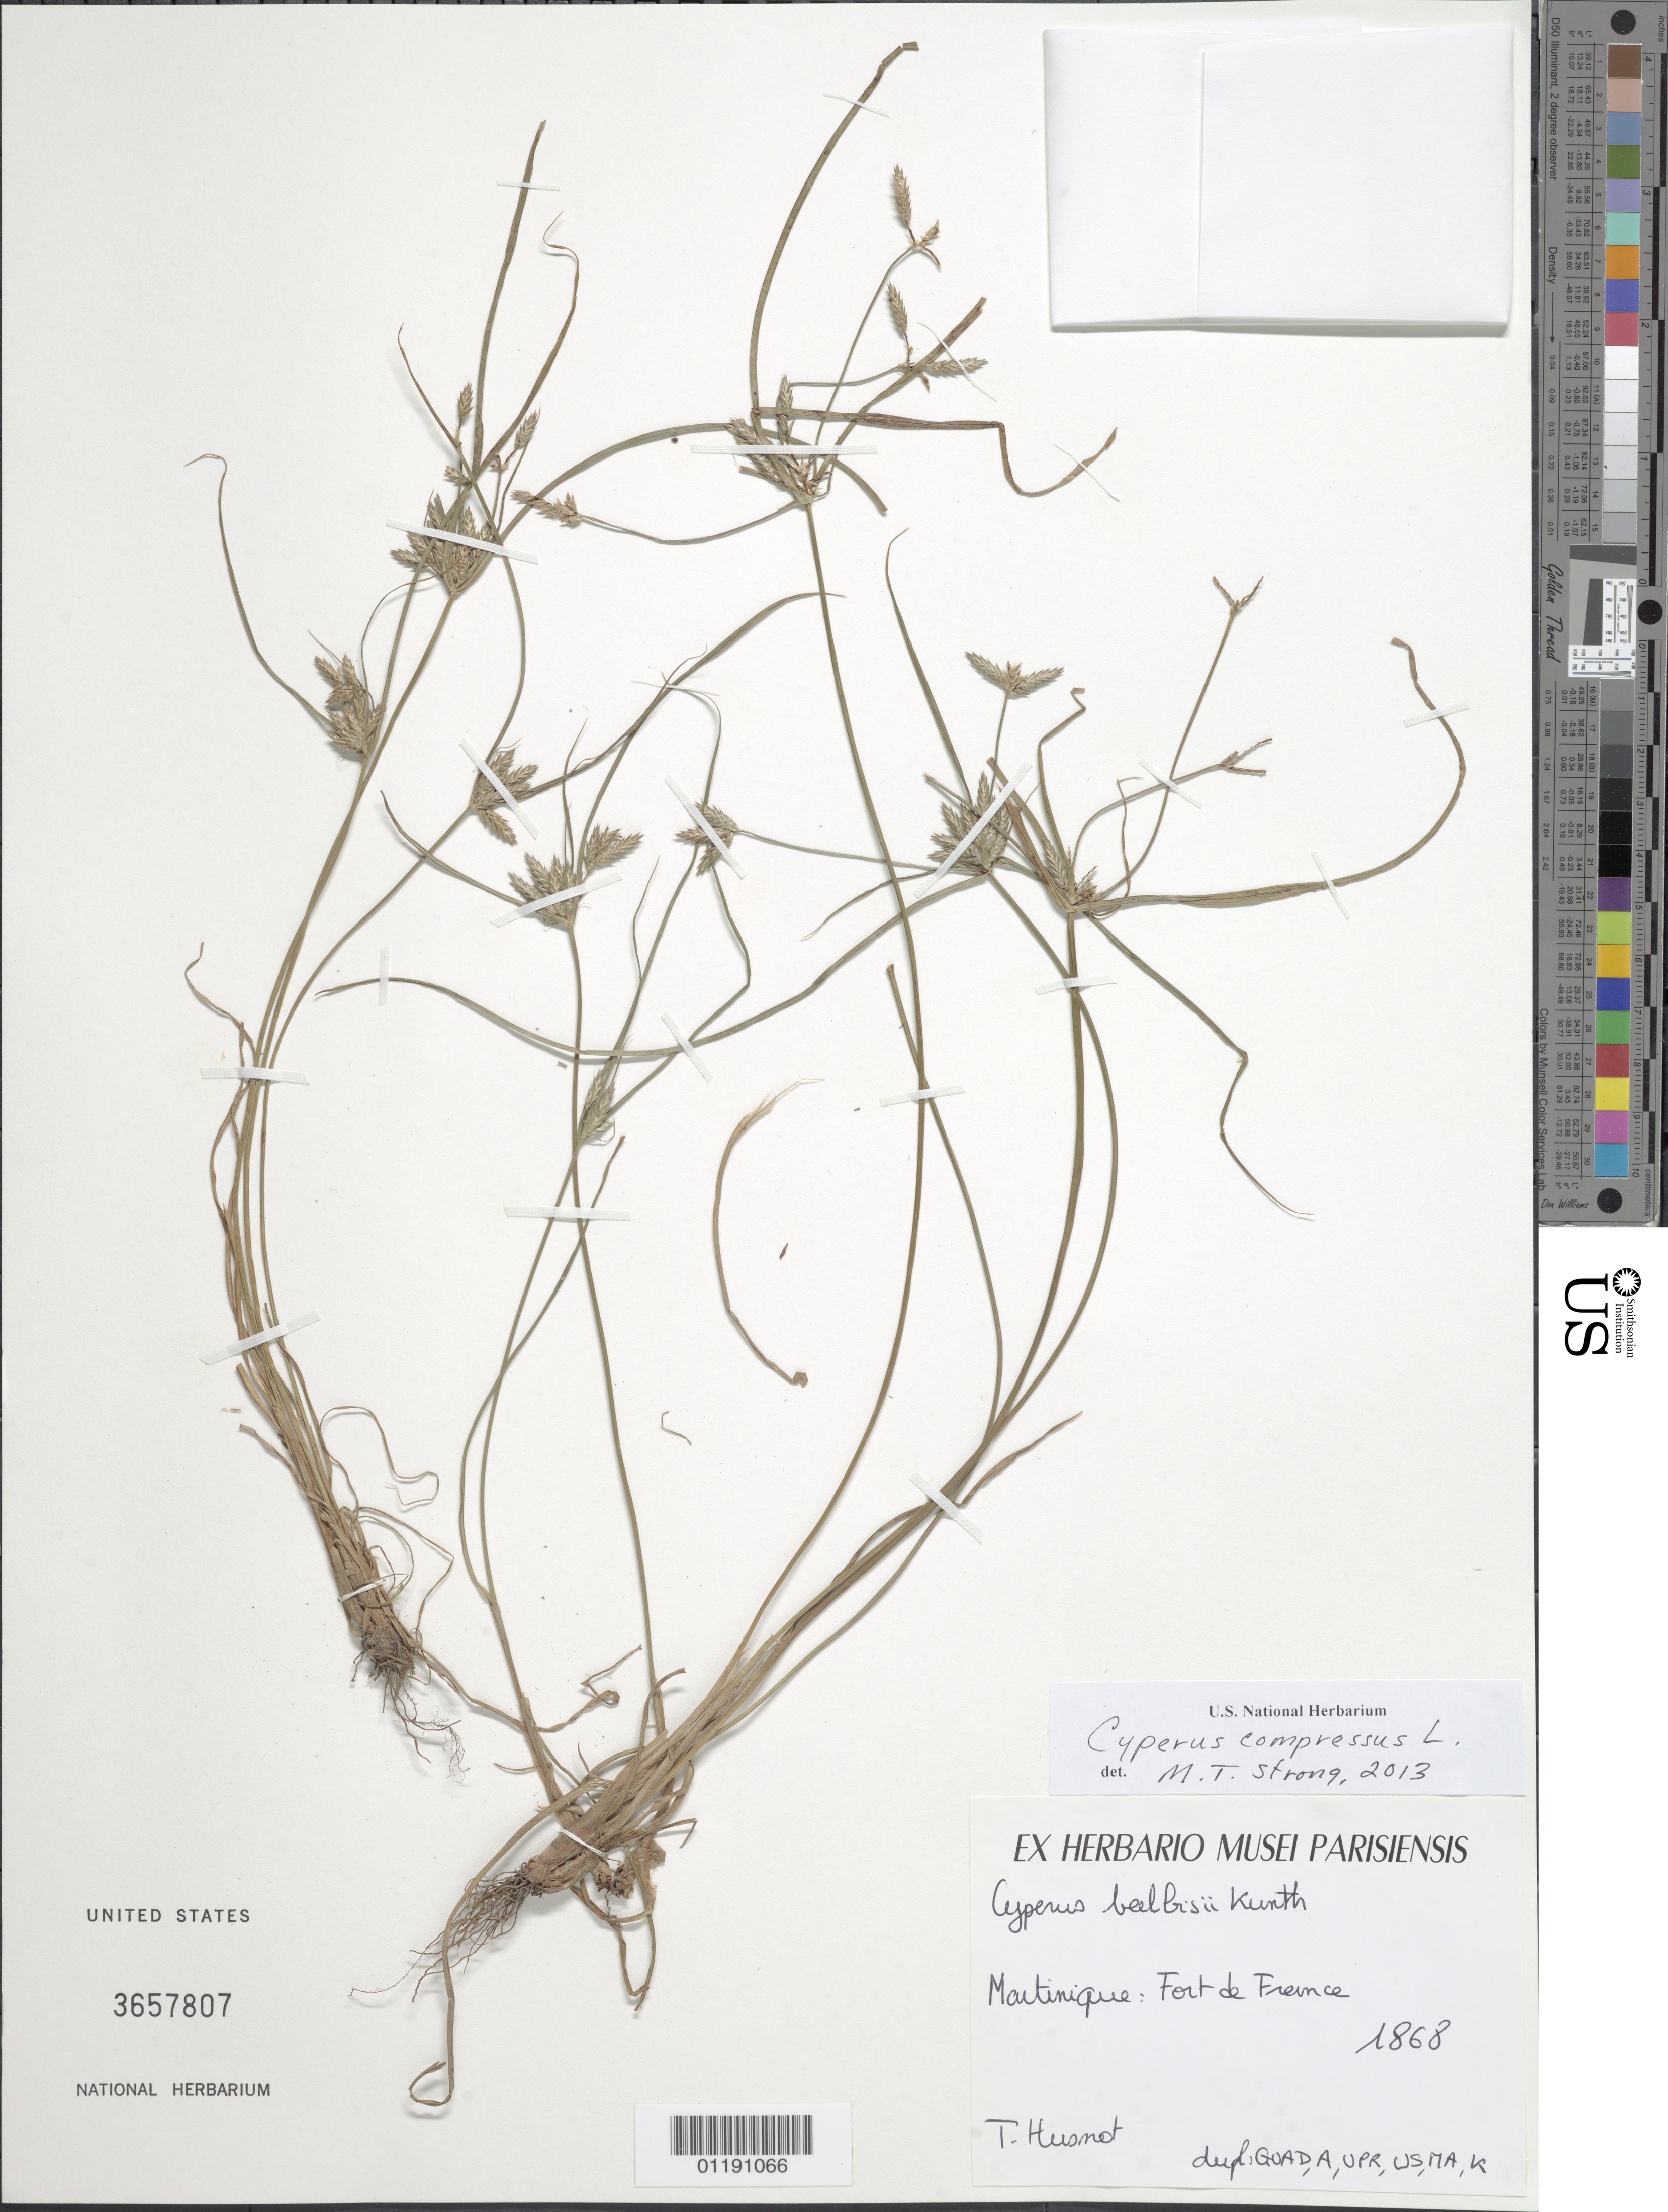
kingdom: Plantae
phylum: Tracheophyta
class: Liliopsida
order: Poales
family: Cyperaceae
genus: Cyperus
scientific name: Cyperus compressus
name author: L.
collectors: P. T. Husnot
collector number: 1868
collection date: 1868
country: Martinique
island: Martinique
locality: Fort de France.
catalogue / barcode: US 3657807